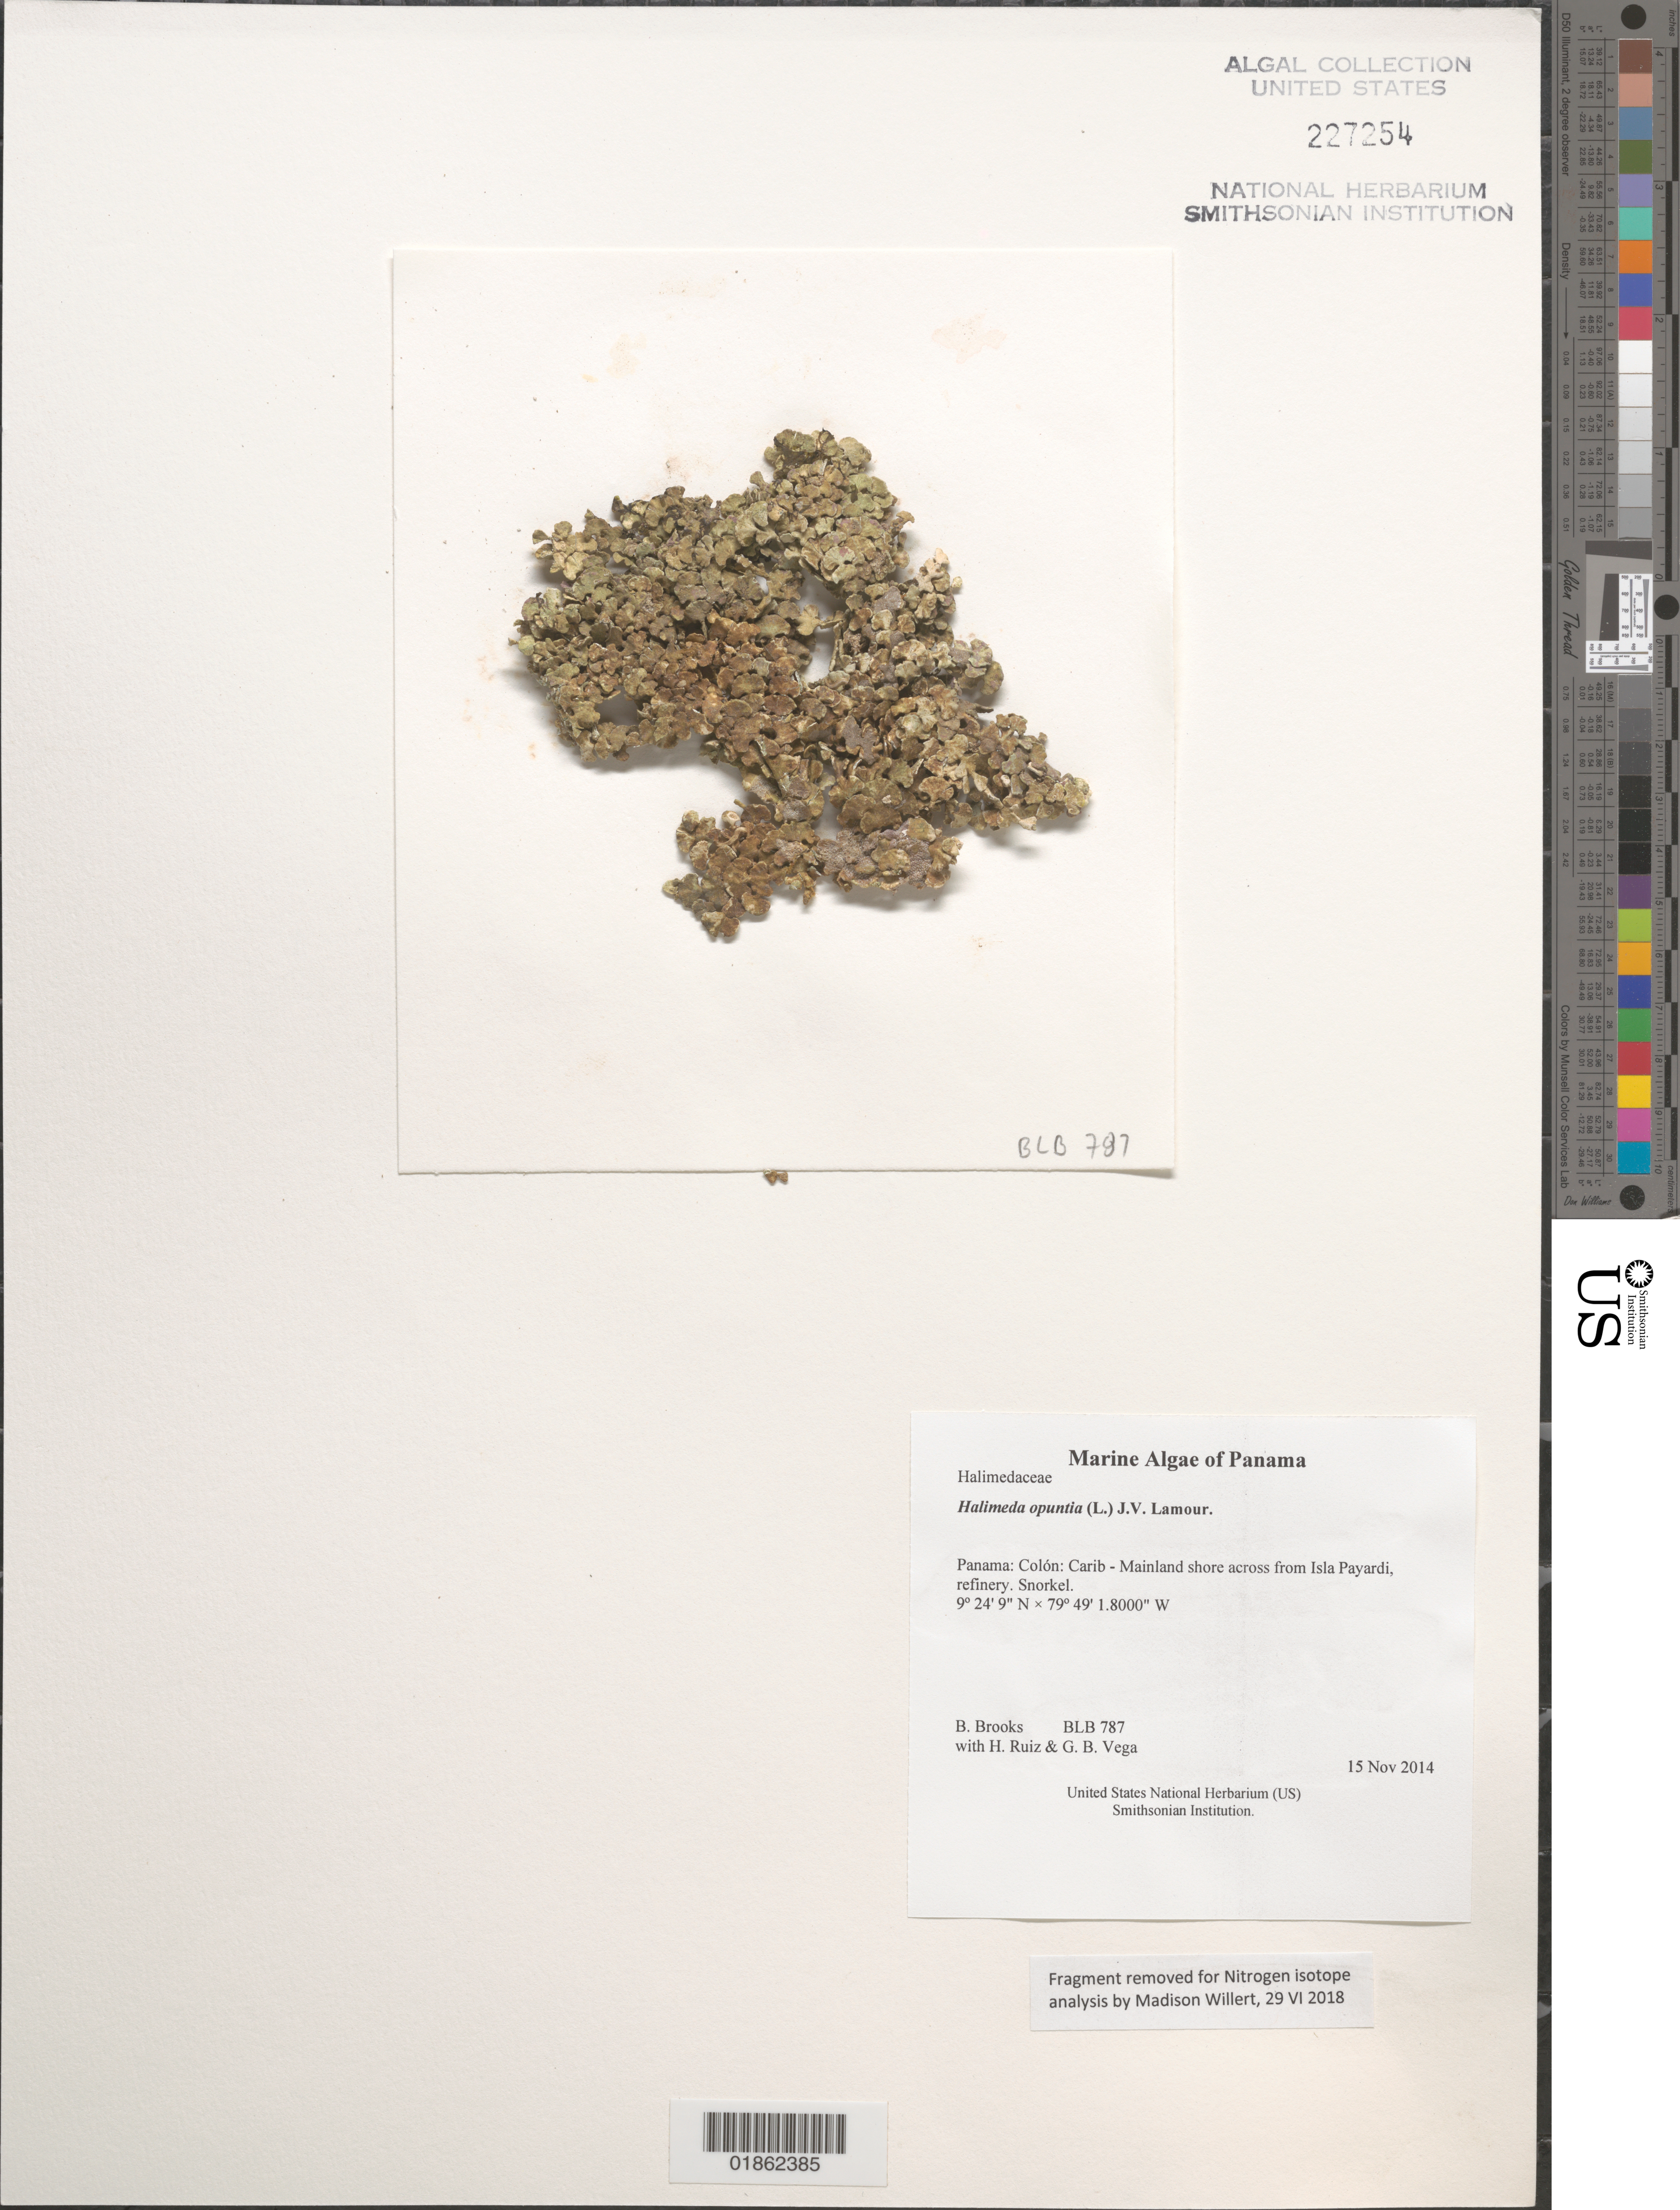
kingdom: Plantae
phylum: Chlorophyta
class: Ulvophyceae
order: Bryopsidales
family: Halimedaceae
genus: Halimeda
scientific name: Halimeda opuntia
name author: (L.) J.V.Lamouroux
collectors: B. Brooks, H. Ruiz & G. B. Vega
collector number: BLB 787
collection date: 2014-11-15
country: Panama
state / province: Colón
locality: Carib - Mainland shore across from Isla Payardi, refinery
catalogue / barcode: US 227254